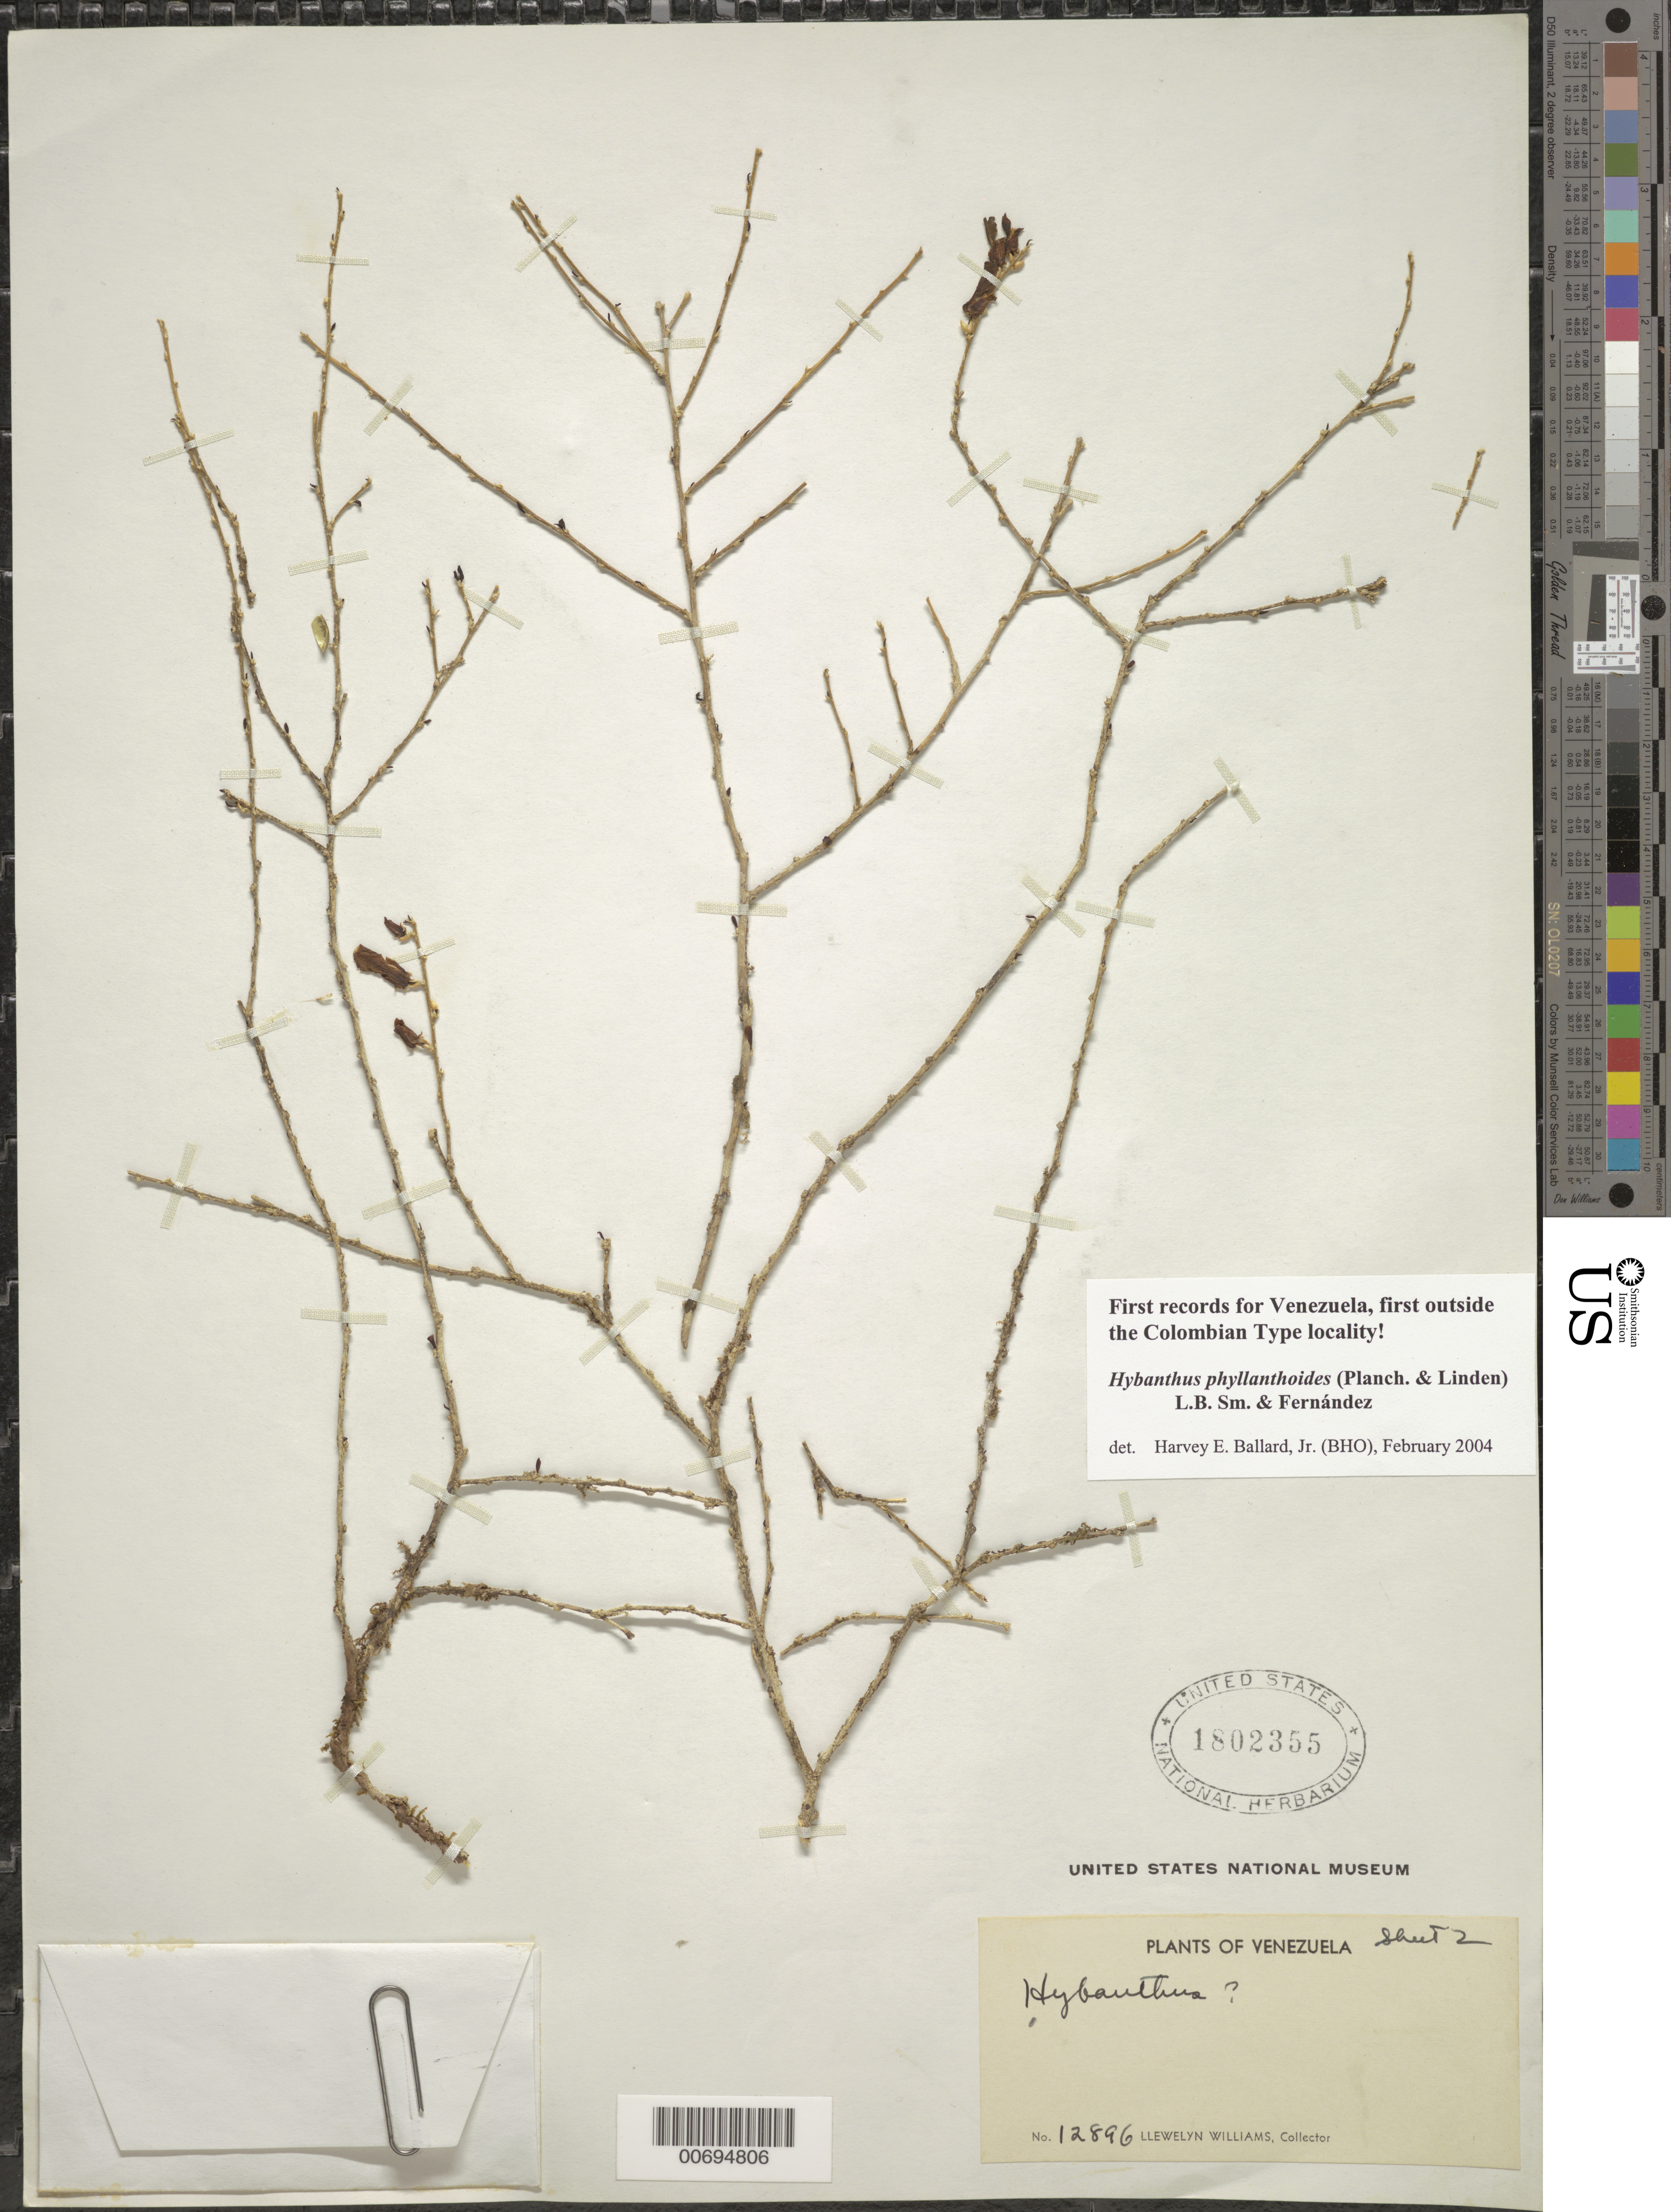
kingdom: Plantae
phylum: Tracheophyta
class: Magnoliopsida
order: Malpighiales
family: Violaceae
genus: Pombalia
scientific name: Pombalia phyllanthoides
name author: (Planch. & Linden) Paula-Souza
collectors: Ll. Williams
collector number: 12896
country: Venezuela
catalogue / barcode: US 1802355